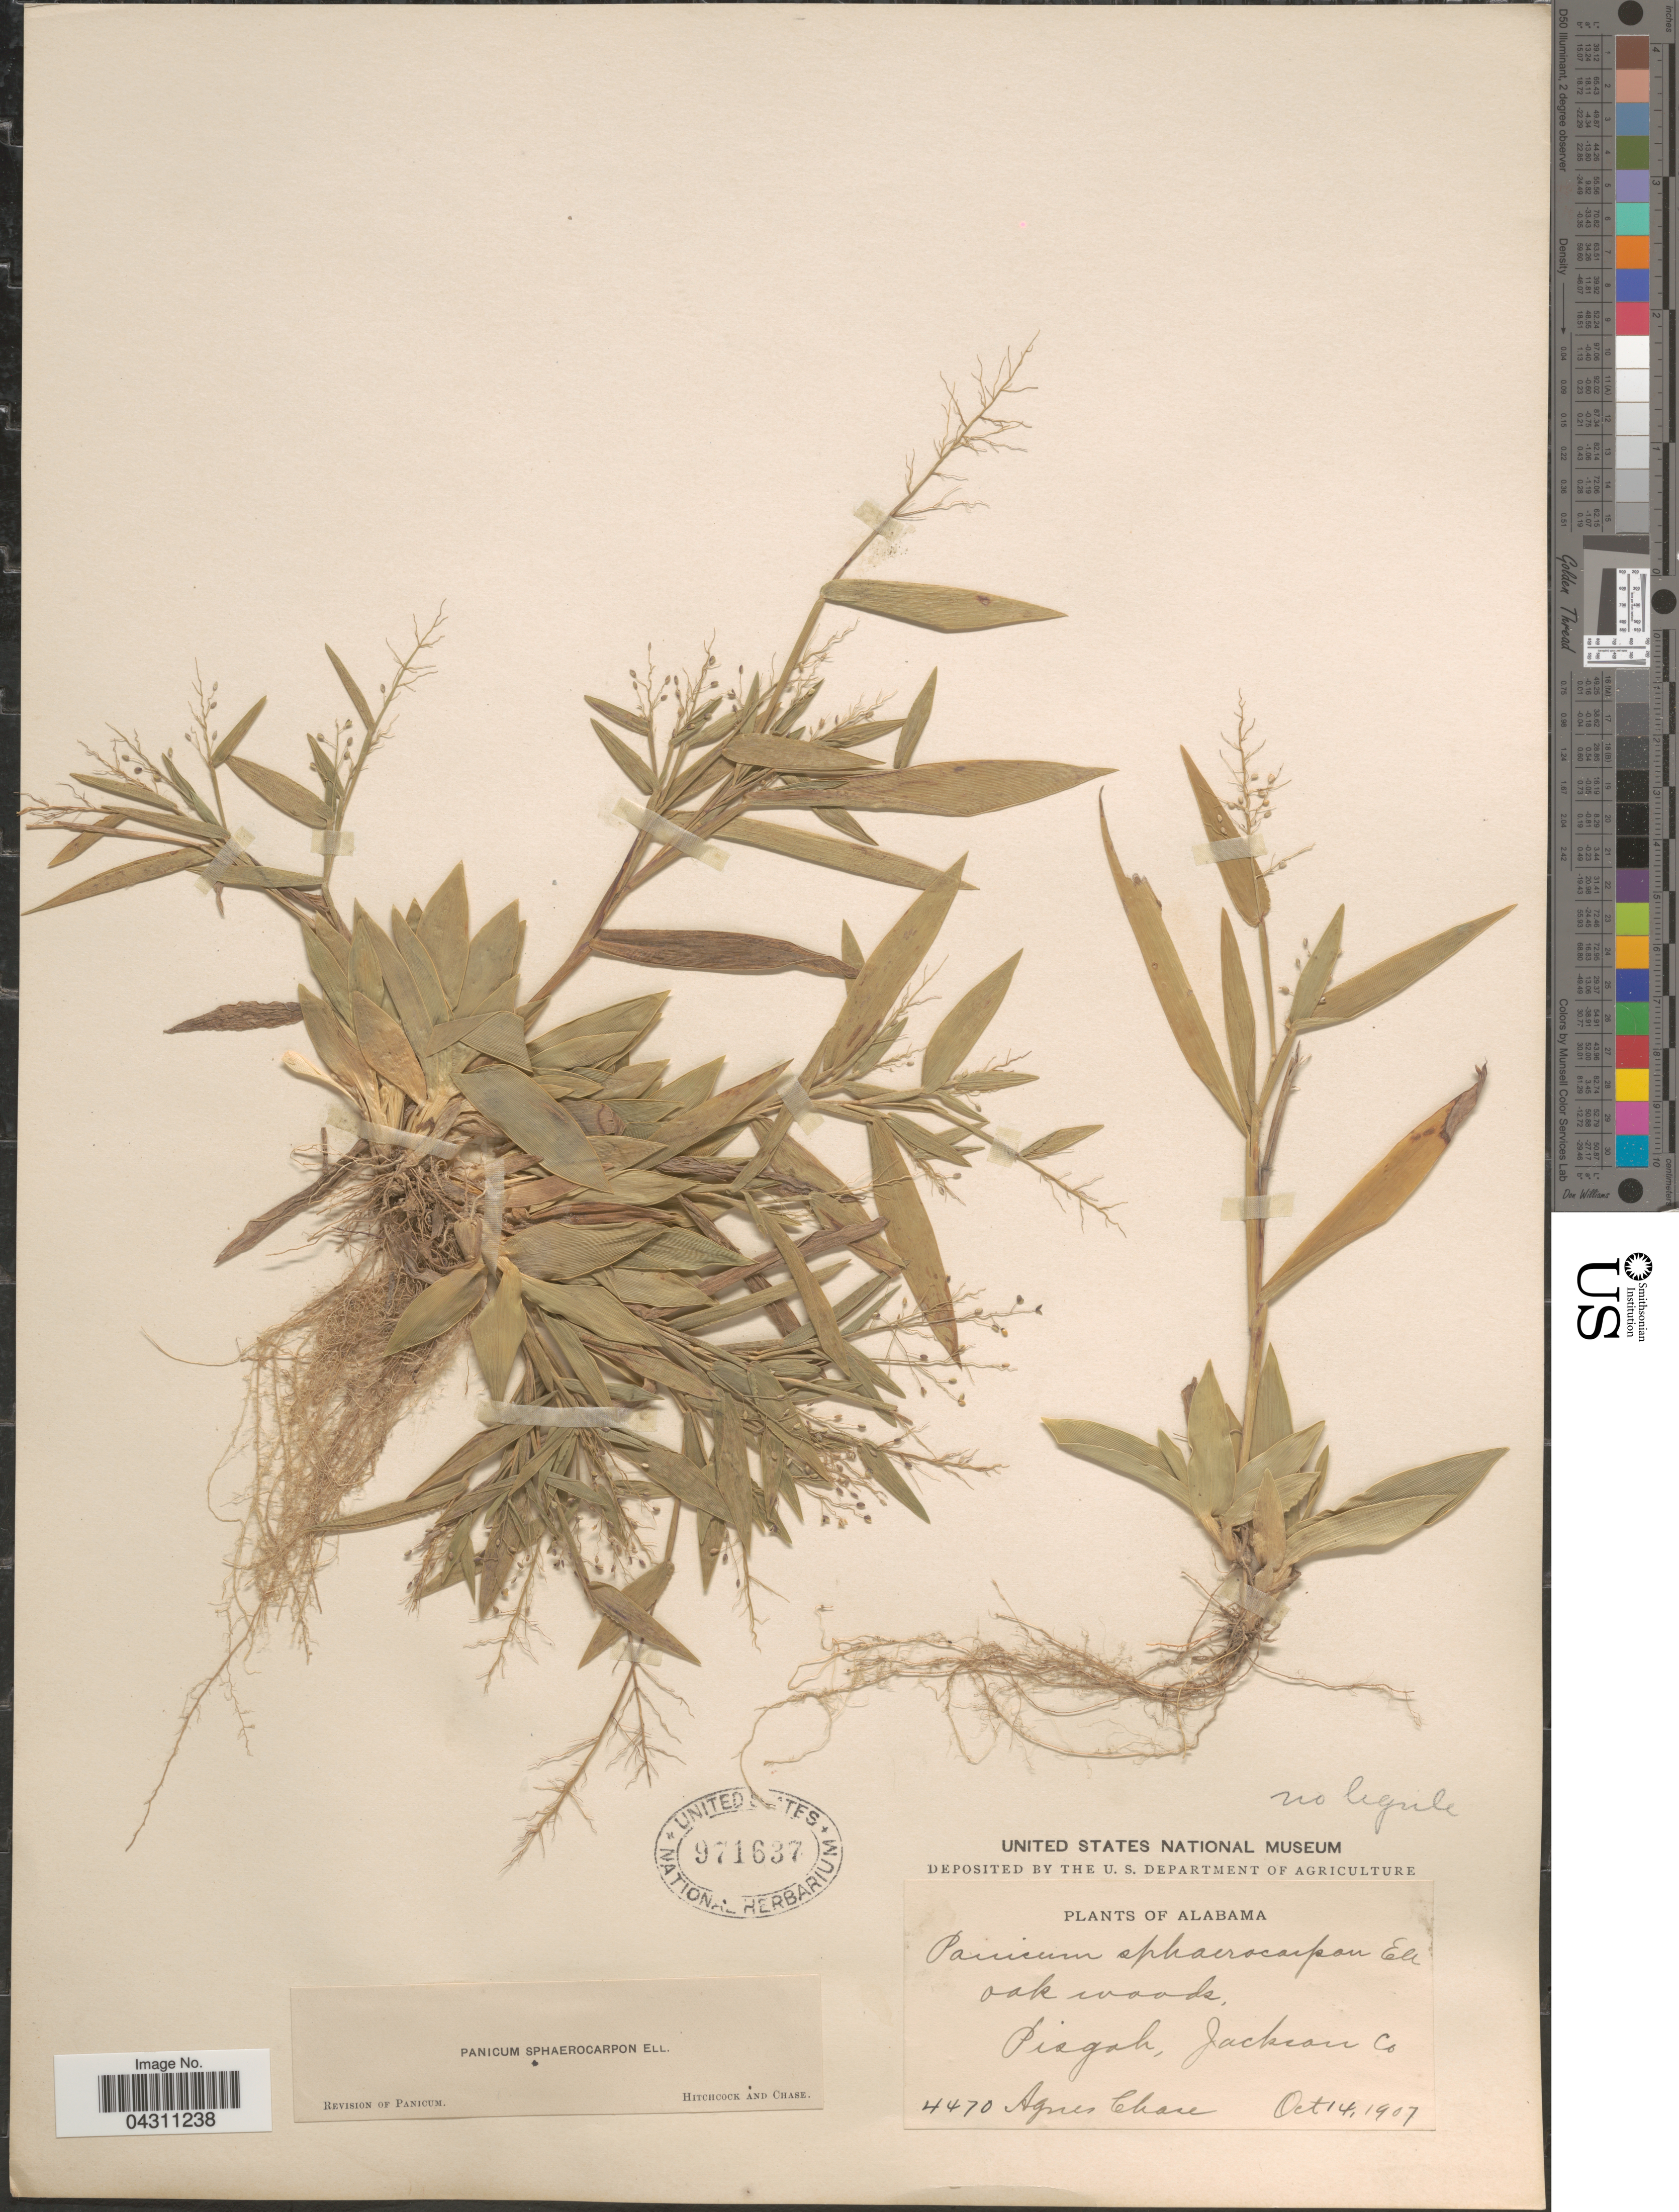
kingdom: Plantae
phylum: Tracheophyta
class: Liliopsida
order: Poales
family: Poaceae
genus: Dichanthelium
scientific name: Dichanthelium sphaerocarpon var. sphaerocarpon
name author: (Elliott) Gould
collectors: A. Chase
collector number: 4470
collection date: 1907-10-14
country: United States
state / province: Alabama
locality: Pisgah, Jackson Co.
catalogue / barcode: US 971637